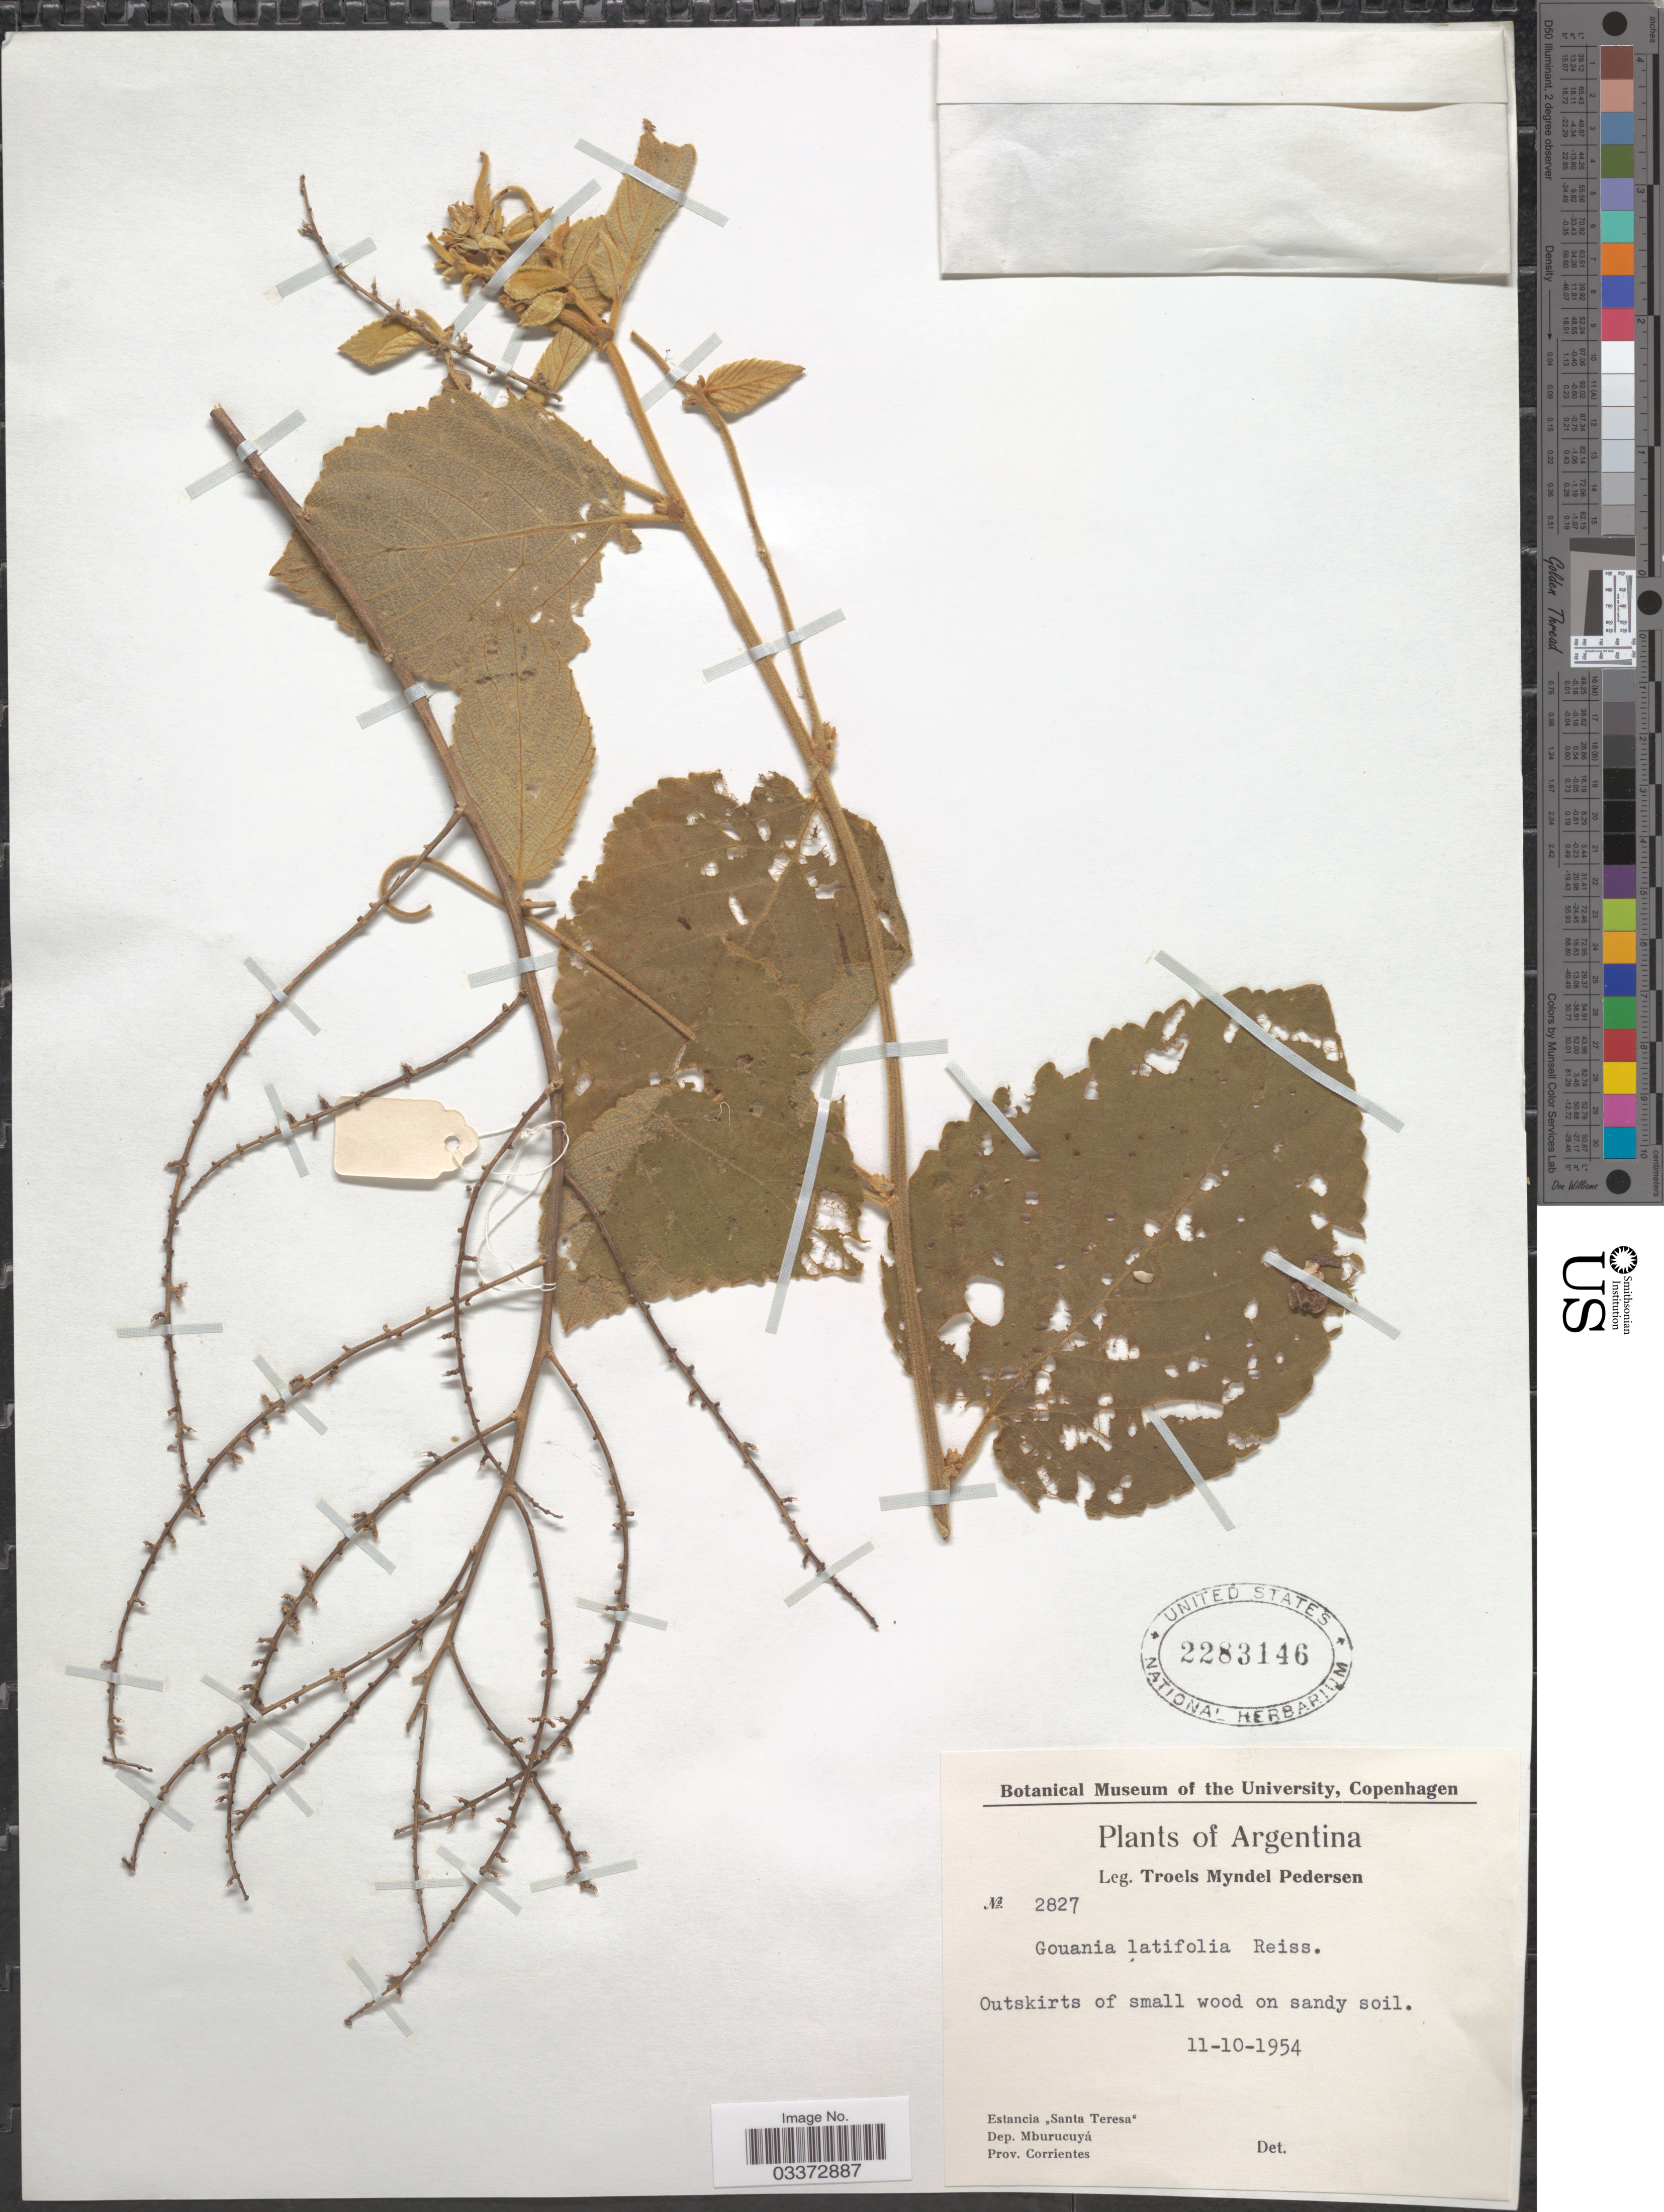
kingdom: Plantae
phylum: Tracheophyta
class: Magnoliopsida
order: Rosales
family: Rhamnaceae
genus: Gouania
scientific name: Gouania latifolia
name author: Reissek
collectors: T. Pederson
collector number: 2827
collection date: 1954-10-11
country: Argentina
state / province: Corrientes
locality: Estancia "Santa Teresa" Dep. Mburucuyá.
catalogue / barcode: US 2283146